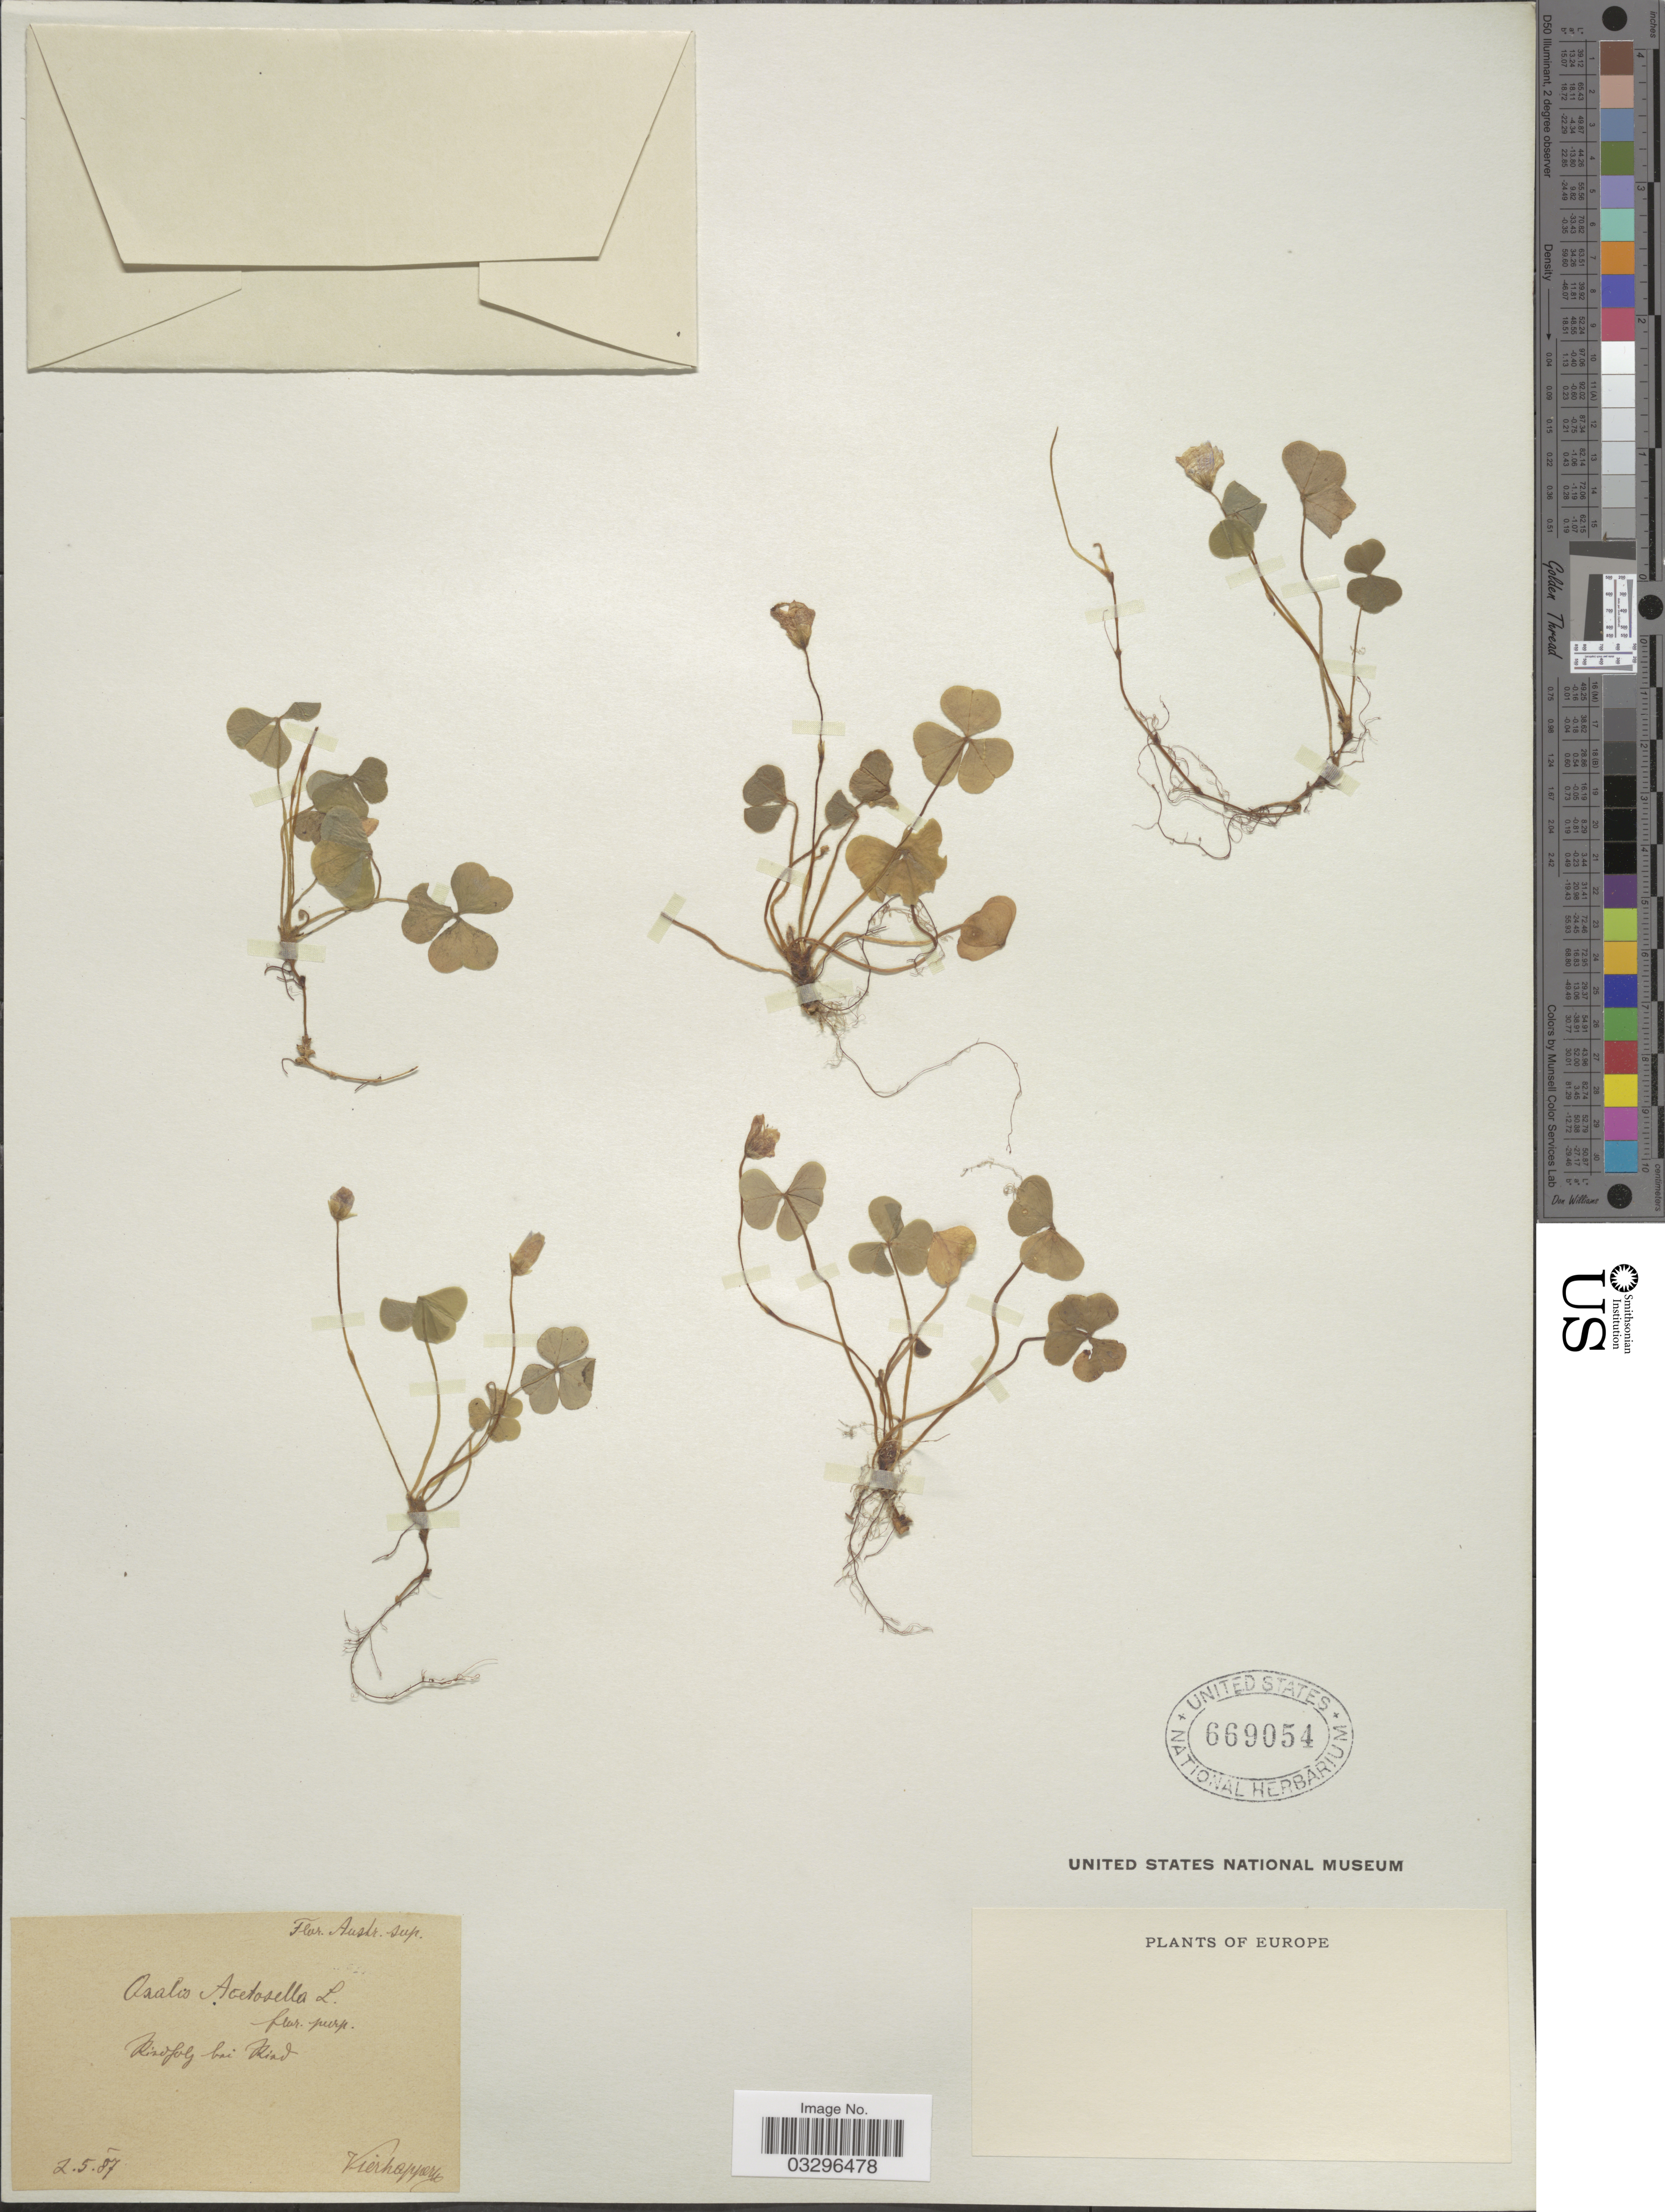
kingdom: Plantae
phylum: Tracheophyta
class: Magnoliopsida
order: Oxalidales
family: Oxalidaceae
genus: Oxalis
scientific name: Oxalis acetosella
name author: L.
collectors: F. Vierhapper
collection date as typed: Transcribed d/m/y: 2/5/87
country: Austria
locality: Flora Aust. sup., Riedholz bei Ried,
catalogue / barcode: US 669054